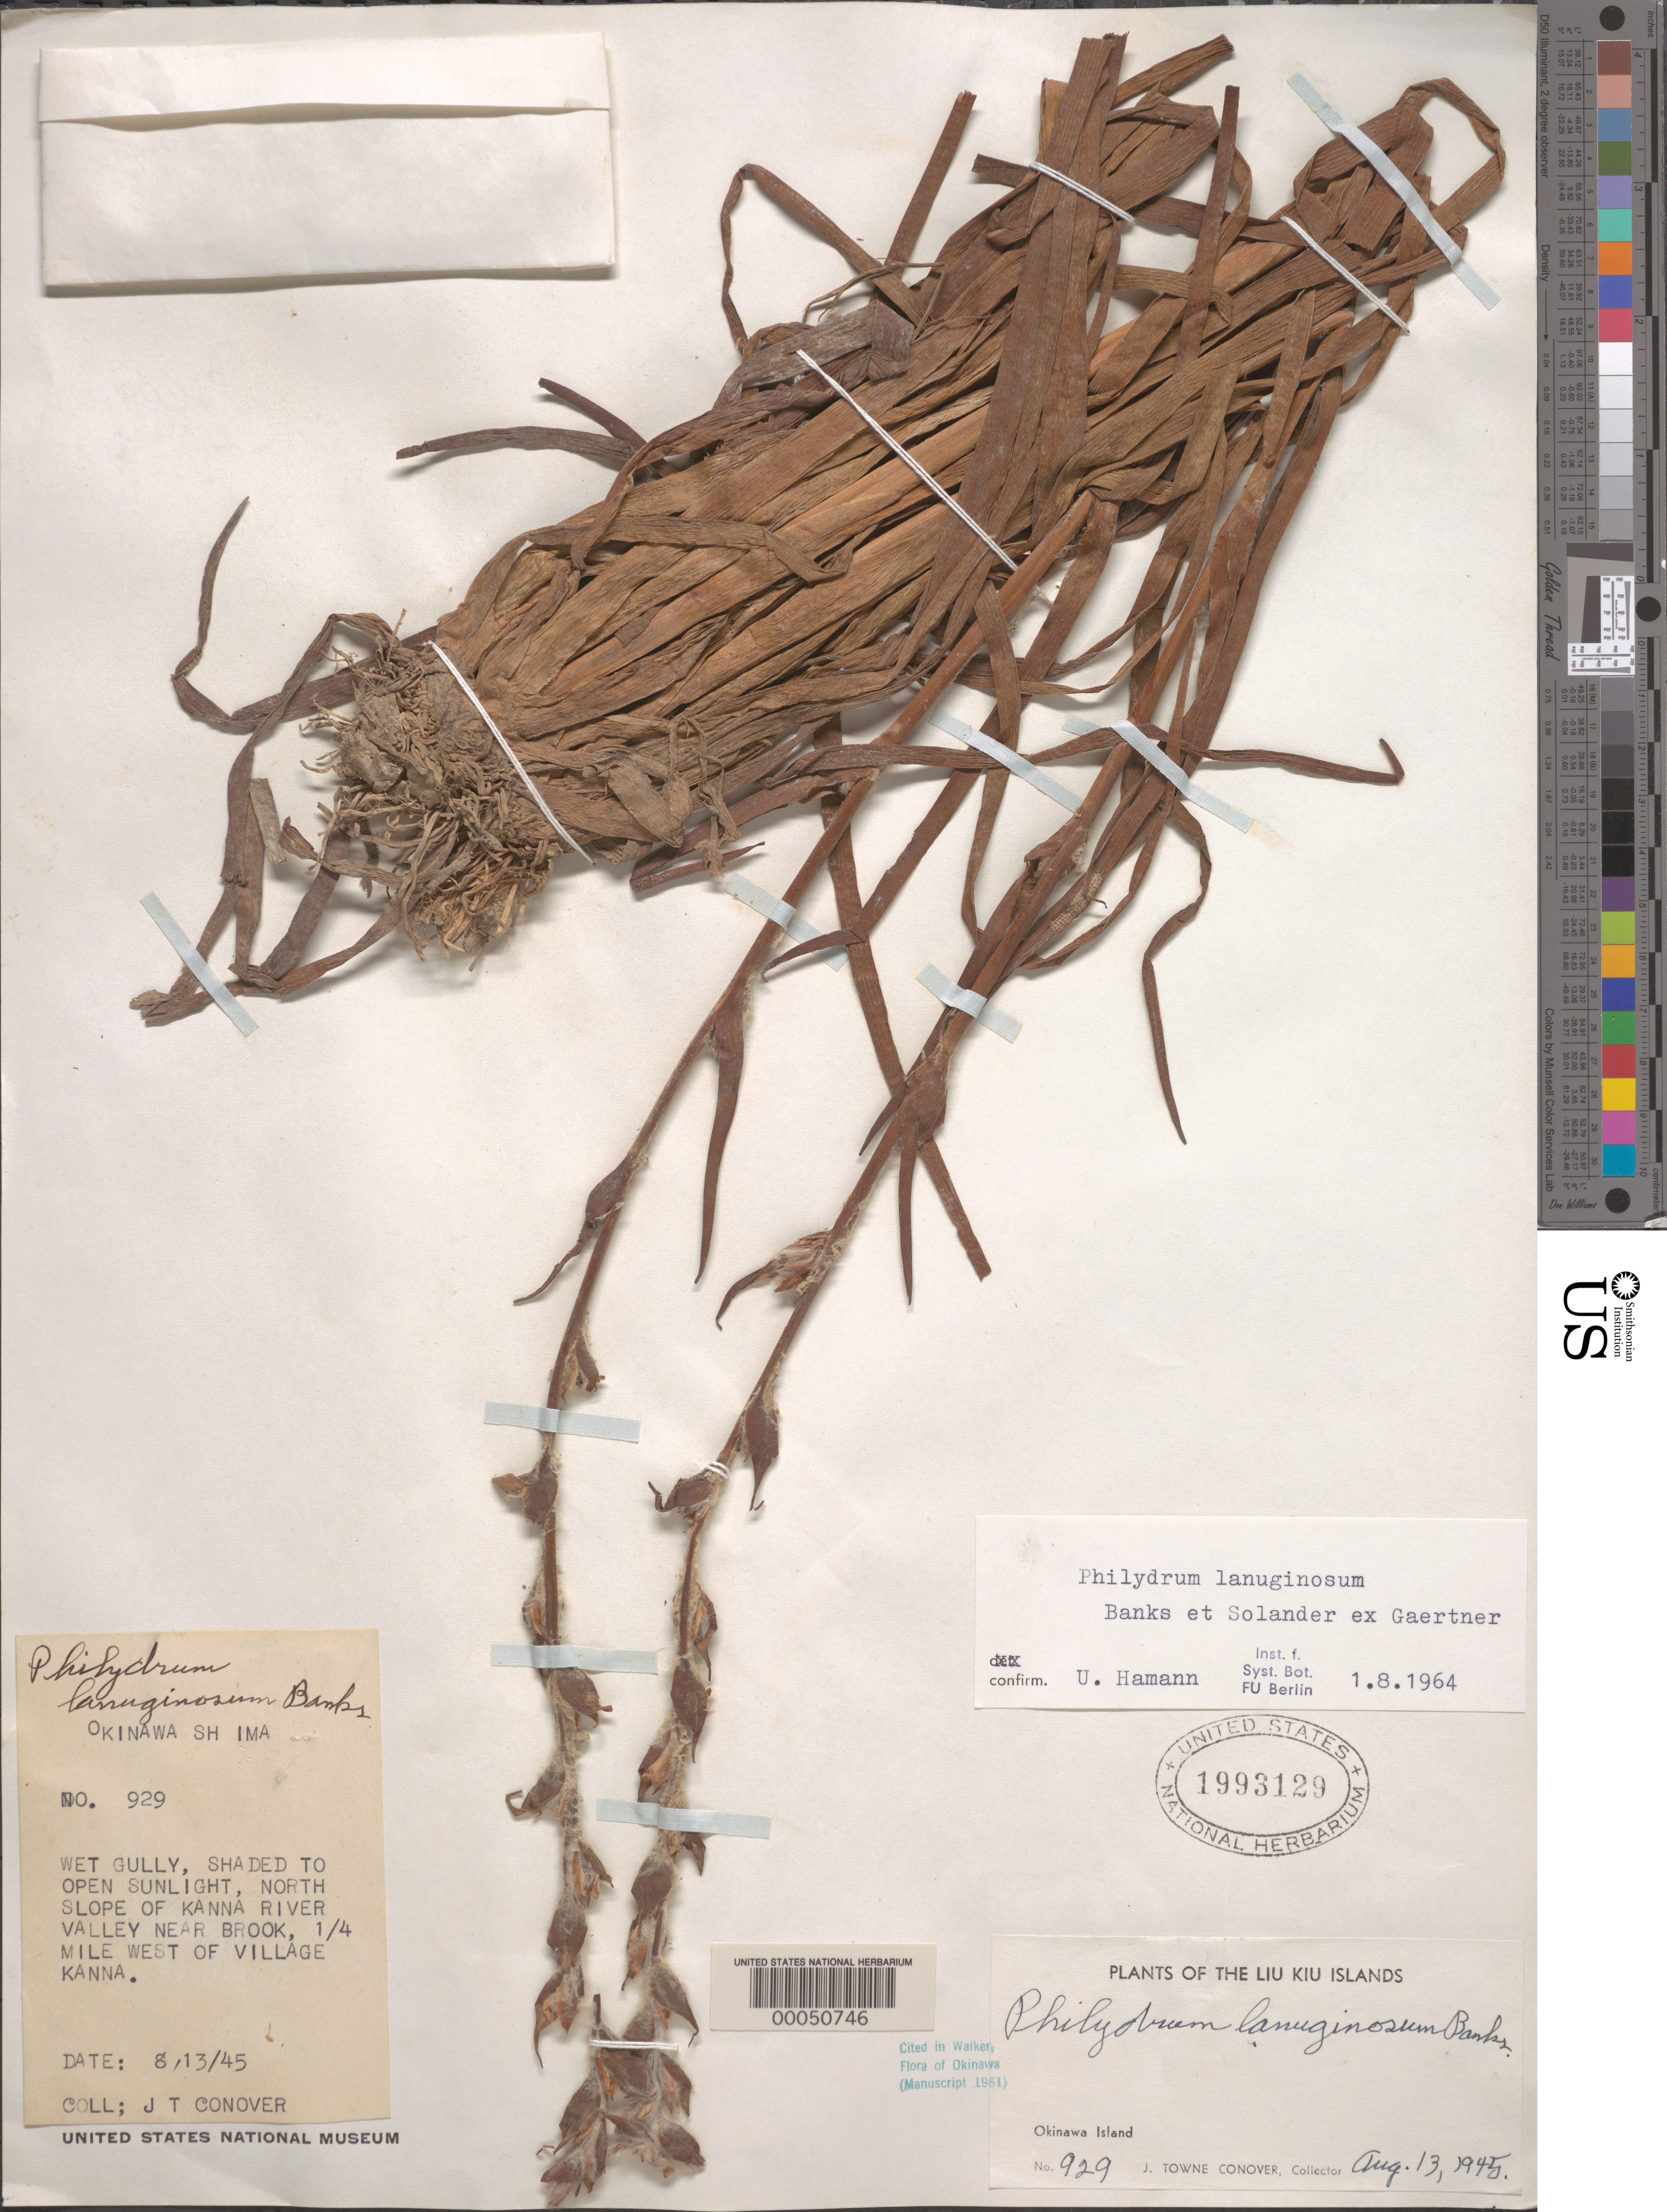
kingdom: Plantae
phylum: Tracheophyta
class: Liliopsida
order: Commelinales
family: Philydraceae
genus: Philydrum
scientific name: Philydrum lanuginosum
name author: Banks & Sol. ex Gaertn.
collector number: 929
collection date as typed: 13 Aug 1945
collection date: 1945-08-13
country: Japan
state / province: Okinawa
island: Okinawa ?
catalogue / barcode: US 1993129